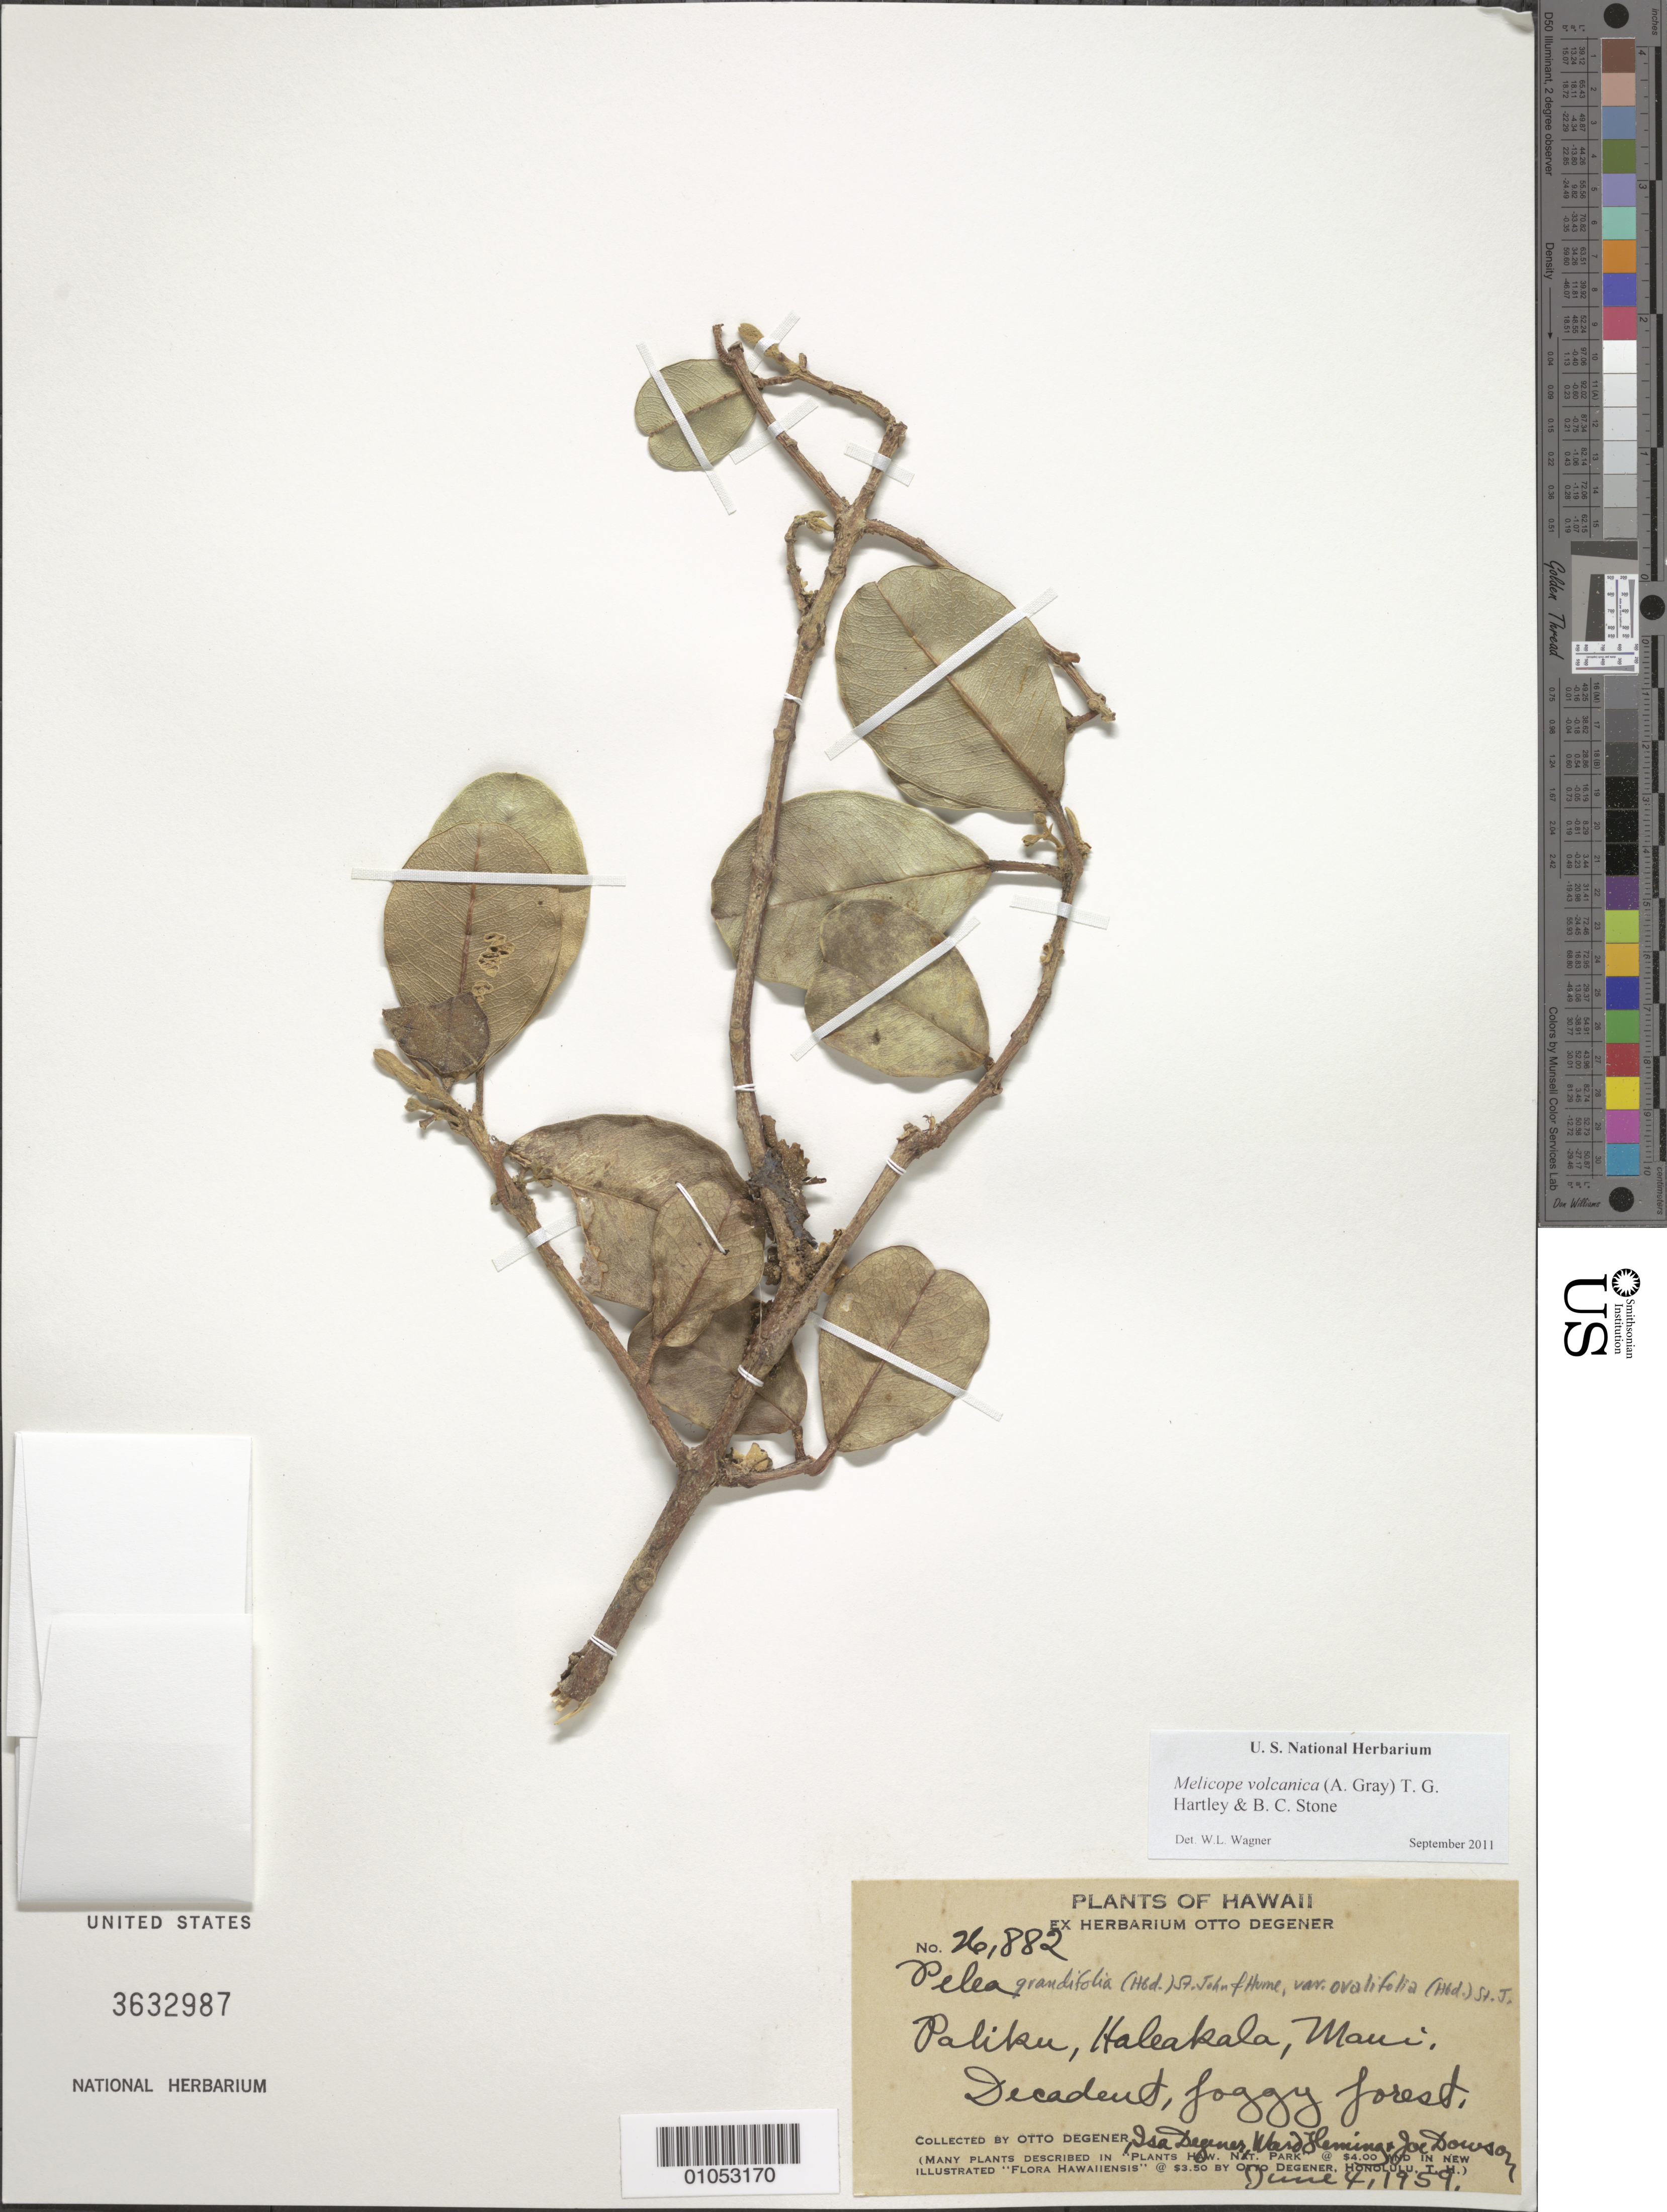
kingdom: Plantae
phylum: Tracheophyta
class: Magnoliopsida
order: Sapindales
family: Rutaceae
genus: Melicope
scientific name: Melicope volcanica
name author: (A. Gray) T.G. Hartley & B.C. Stone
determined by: Wagner, W. L., (BOT), Smithsonian Institution - National Museum of Natural History (UNITED STATES)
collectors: O. Degener, I. Degener, W. Fleming & J. Dowson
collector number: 26882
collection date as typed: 4 Jun 1959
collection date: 1959-06-04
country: United States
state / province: Hawaii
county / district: Maui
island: Maui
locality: Paliku, Haleakala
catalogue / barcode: US 3632987